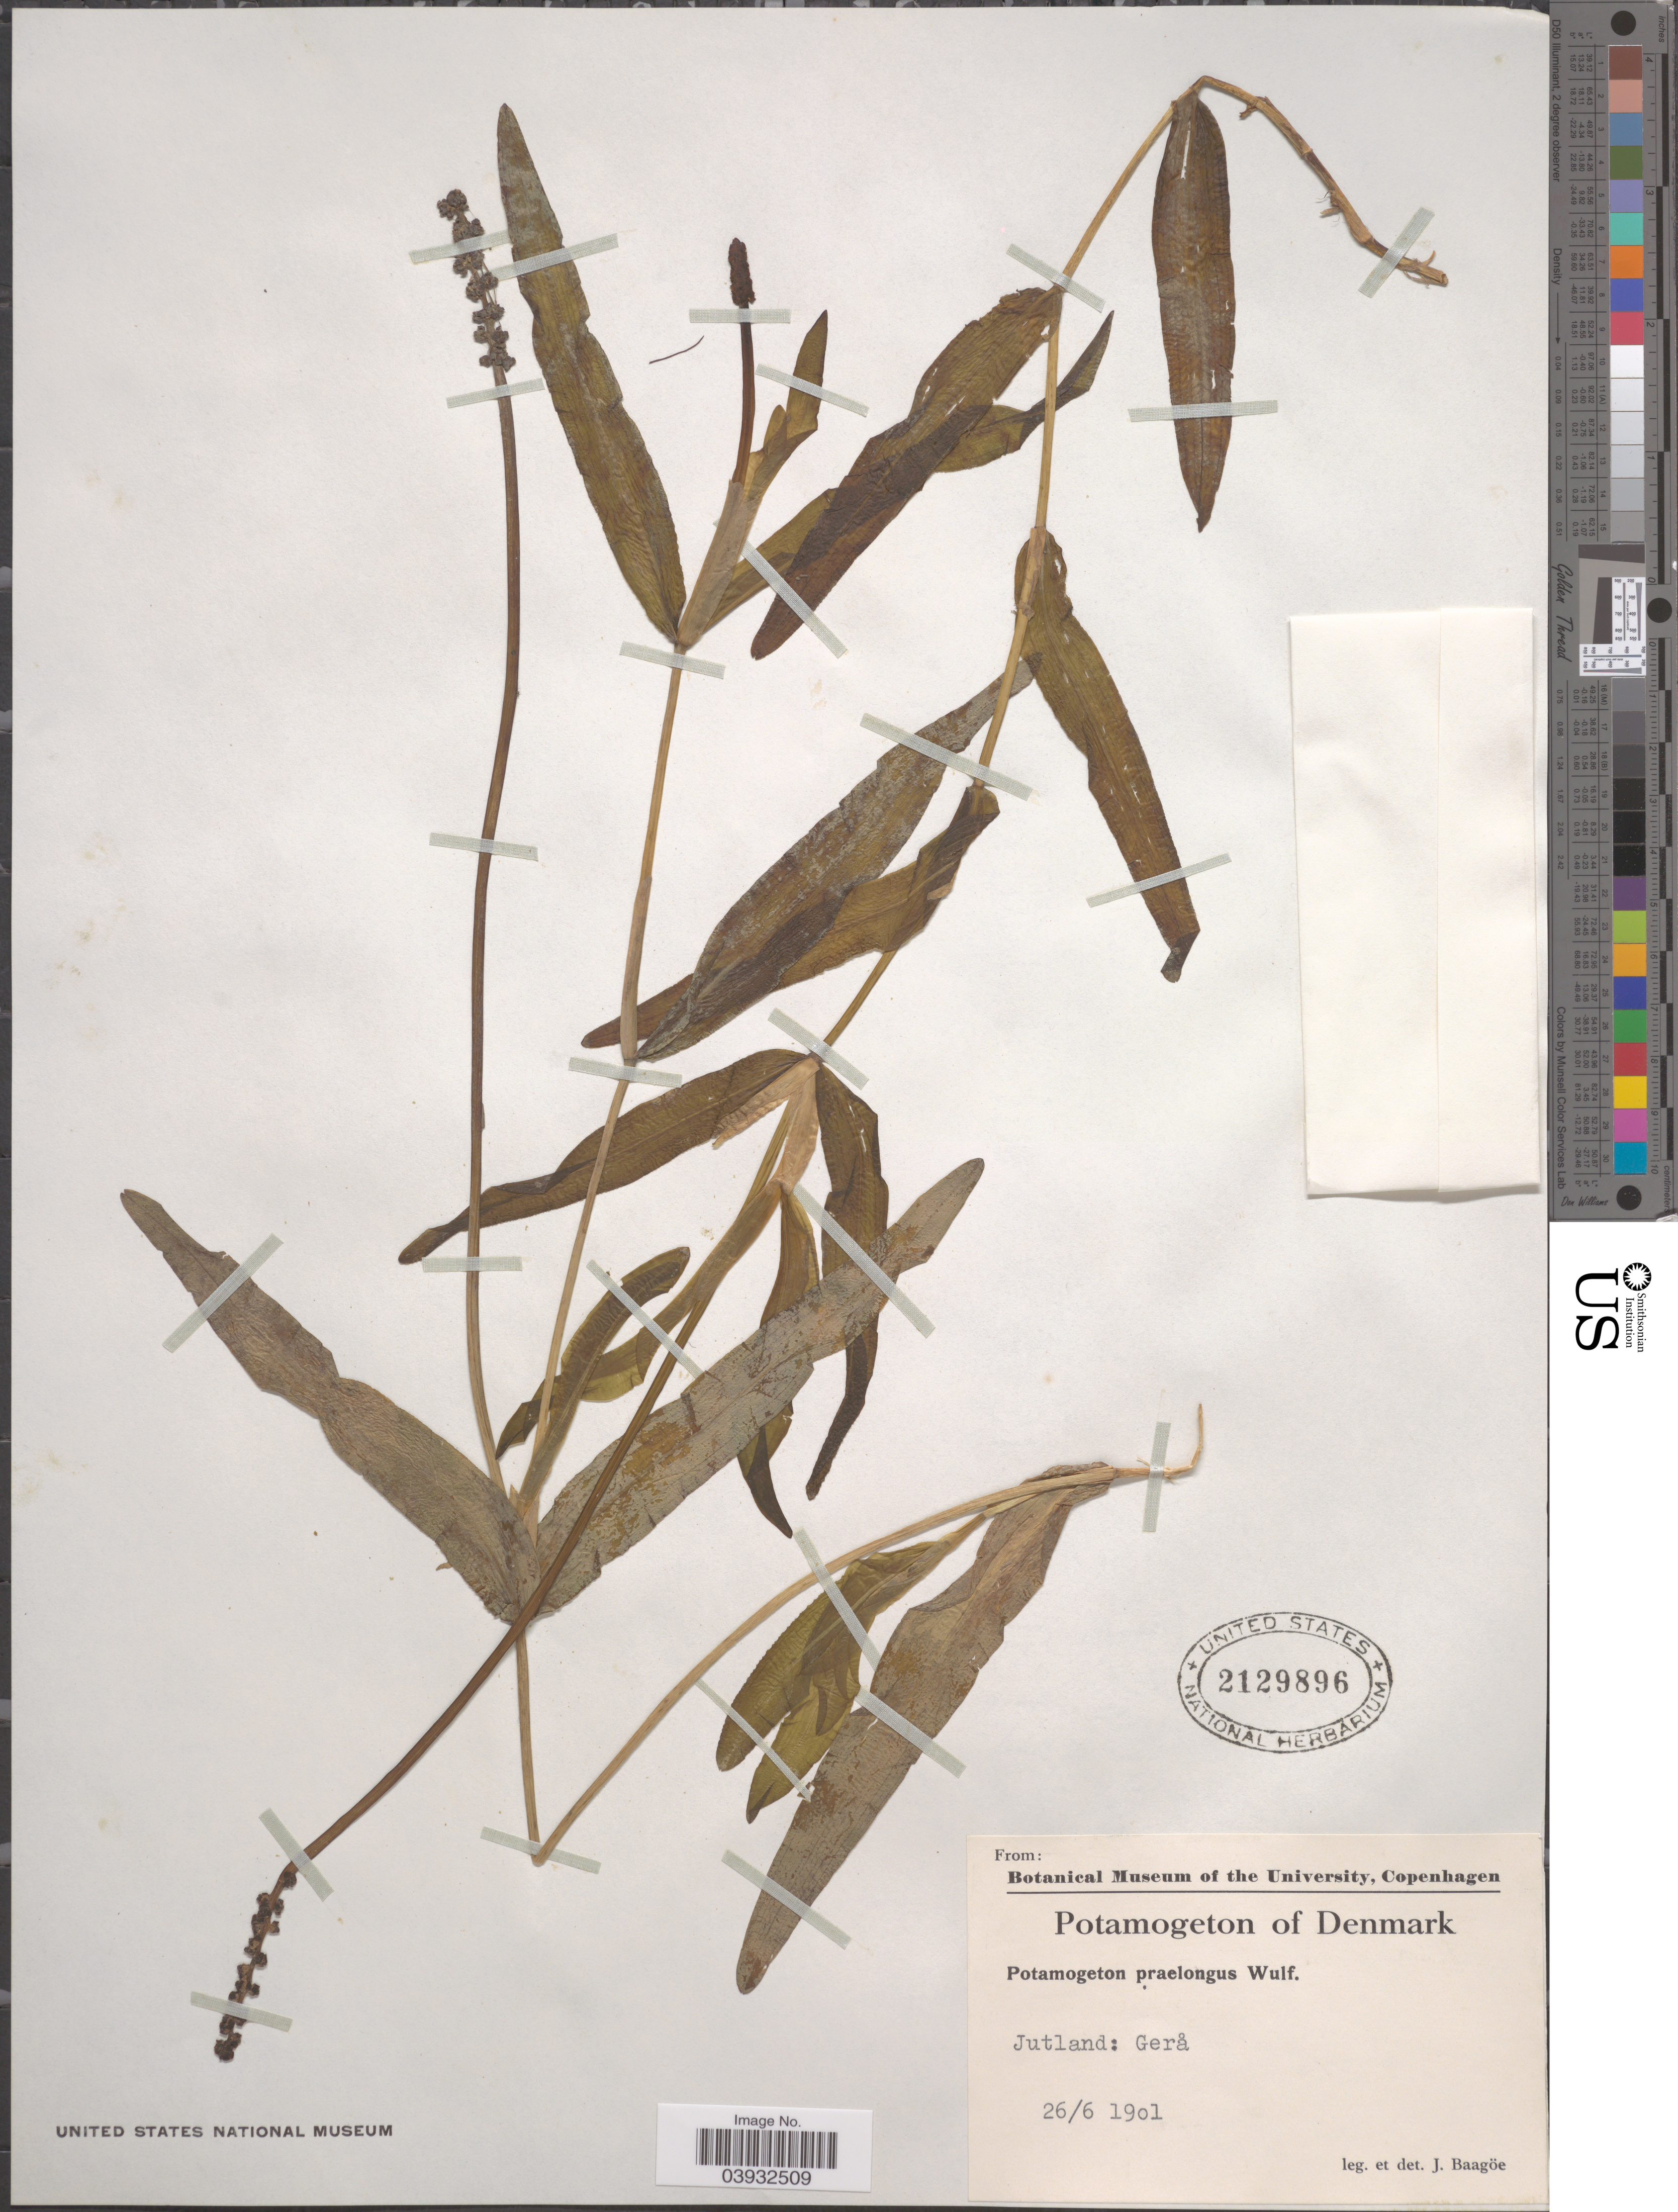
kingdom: Plantae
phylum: Tracheophyta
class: Liliopsida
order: Alismatales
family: Potamogetonaceae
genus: Potamogeton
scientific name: Potamogeton praelongus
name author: Wulfen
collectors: J. Baagoe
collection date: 1901-06-26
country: Denmark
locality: Jutland: Gerå.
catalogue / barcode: US 2129896